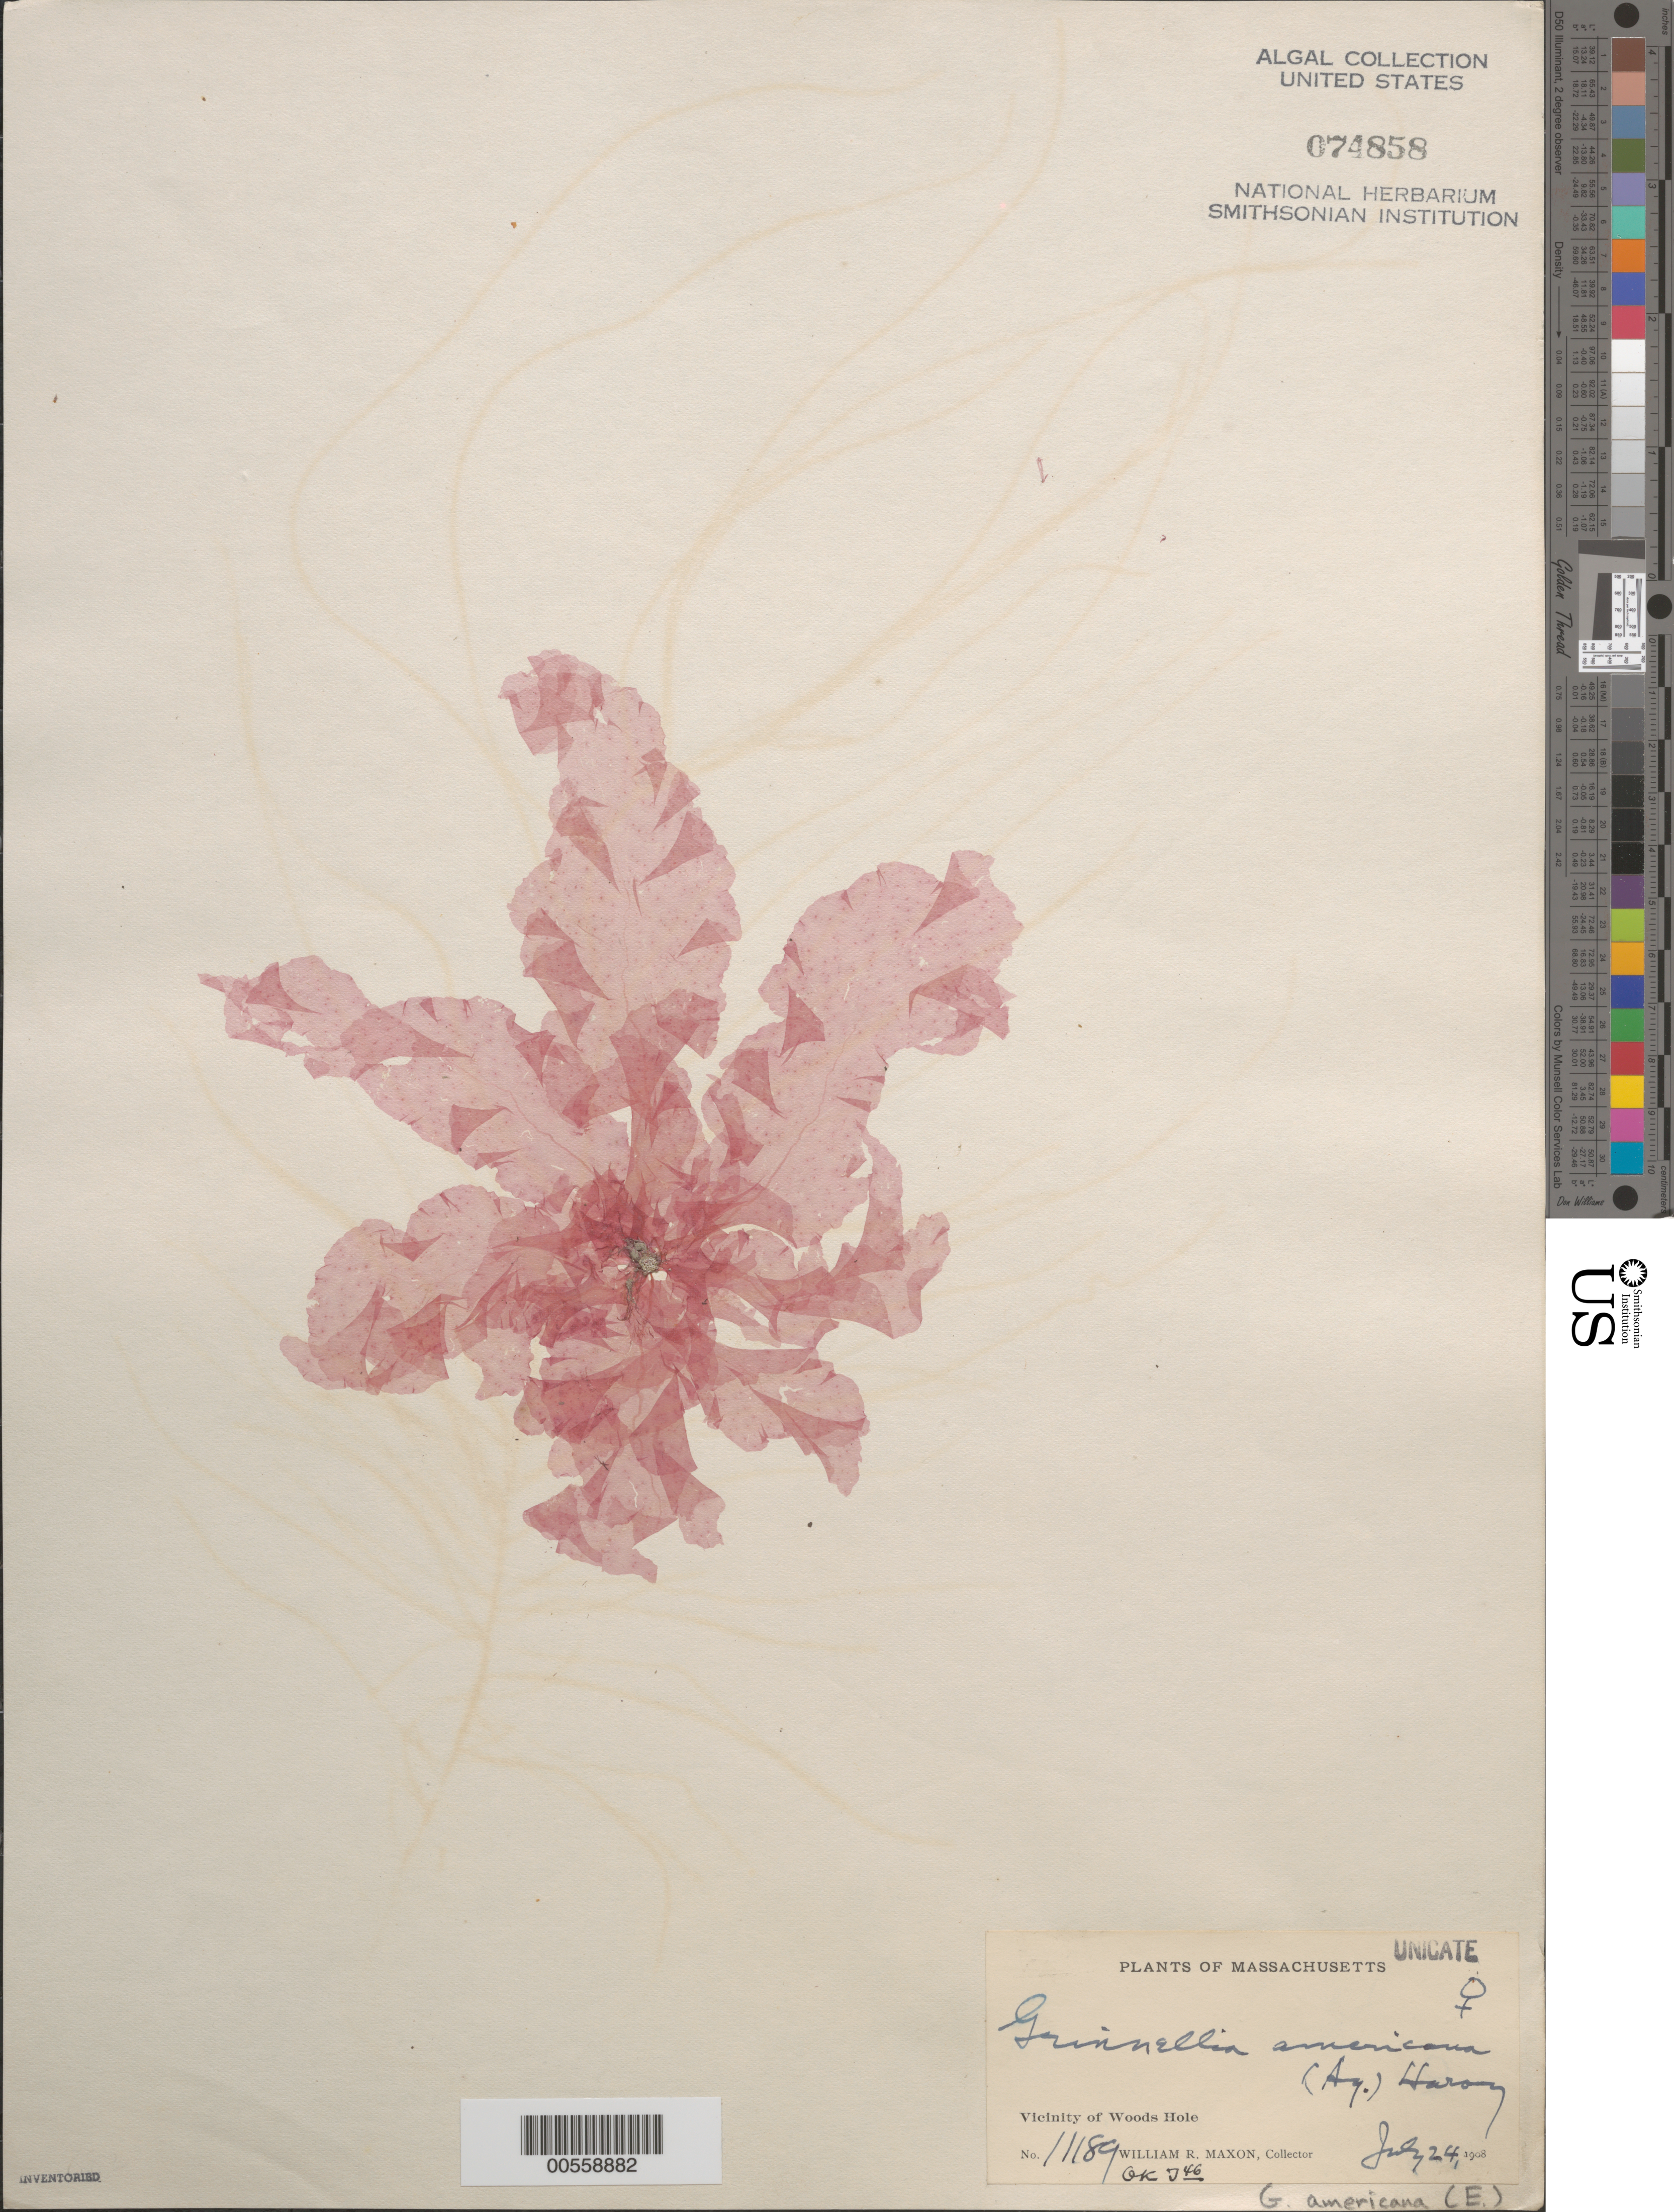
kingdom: Plantae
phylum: Rhodophyta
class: Florideophyceae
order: Ceramiales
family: Delesseriaceae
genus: Grinnellia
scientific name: Grinnellia americana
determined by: Taylor, William R.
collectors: W. R. Maxon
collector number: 11189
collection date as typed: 24 Jul 1908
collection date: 1908-07-24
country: United States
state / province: Massachusetts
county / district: Barnstable County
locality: Woods Hole area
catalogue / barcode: US 74858